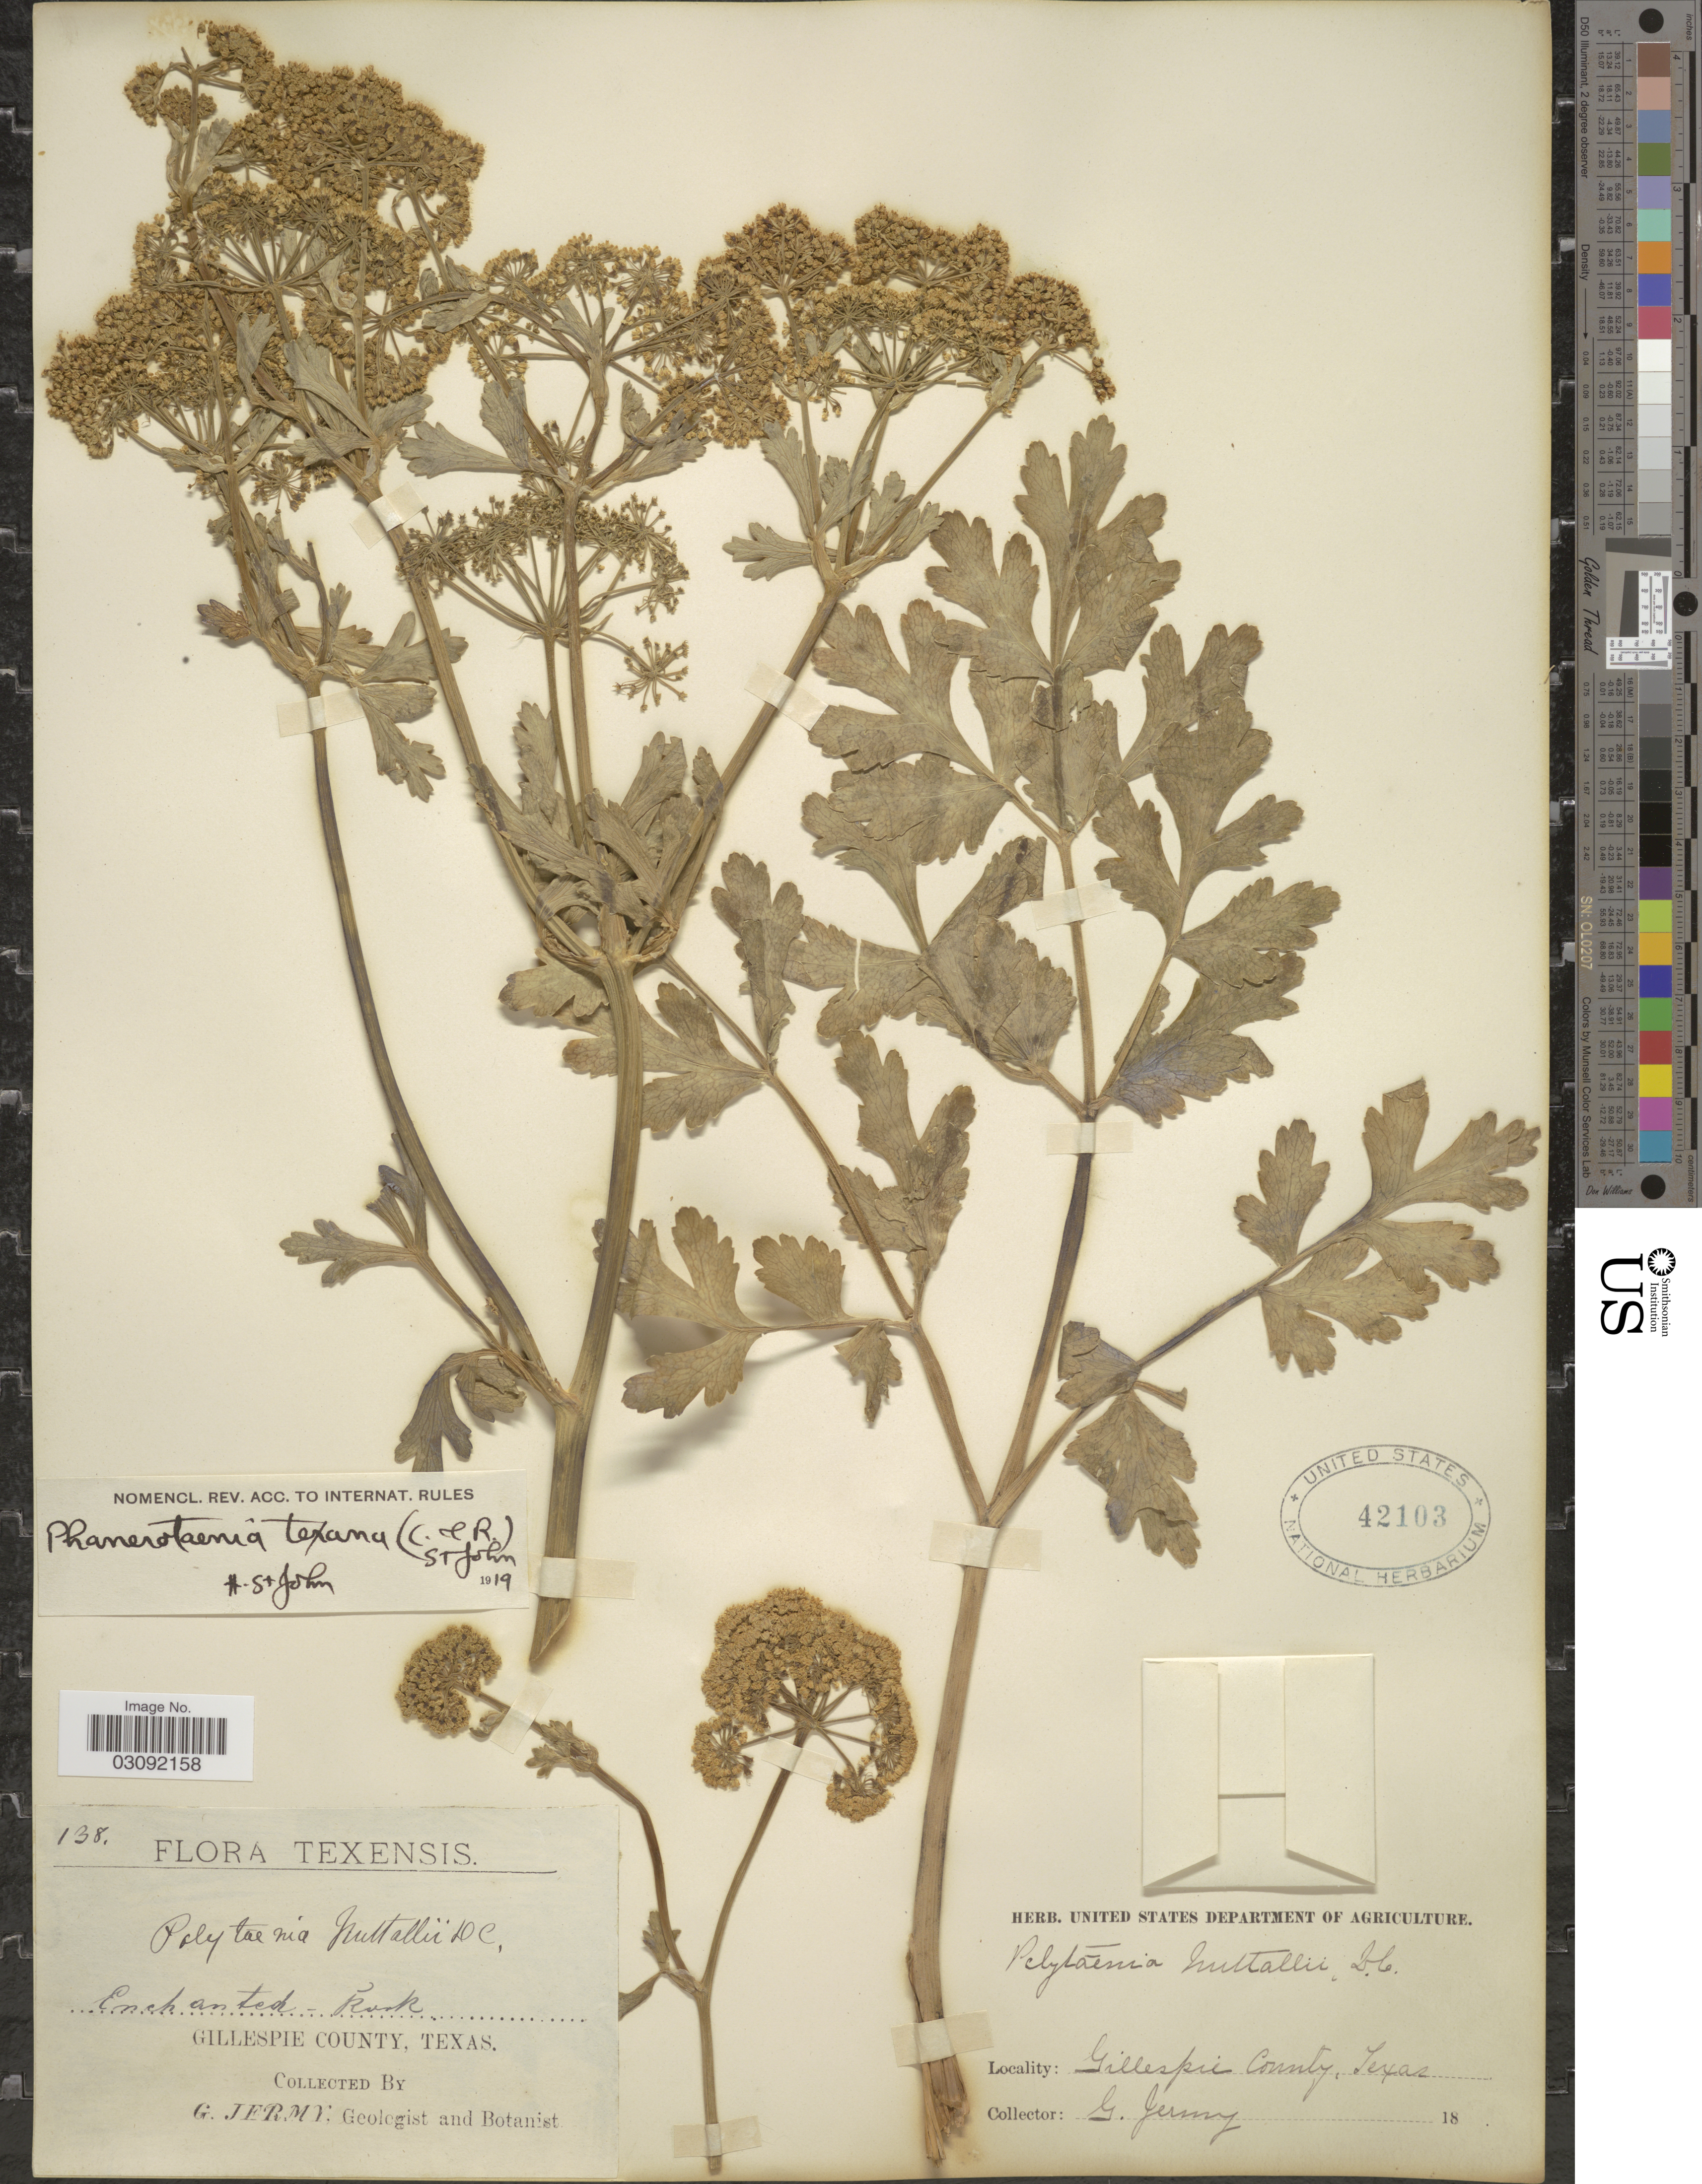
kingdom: Plantae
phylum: Tracheophyta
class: Magnoliopsida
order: Apiales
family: Apiaceae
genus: Polytaenia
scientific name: Polytaenia nuttallii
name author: DC.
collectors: G. Jermy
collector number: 138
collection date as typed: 18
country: United States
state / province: Texas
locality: Texensis. Enchanted Park. Gillespie County.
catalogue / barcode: US 42103